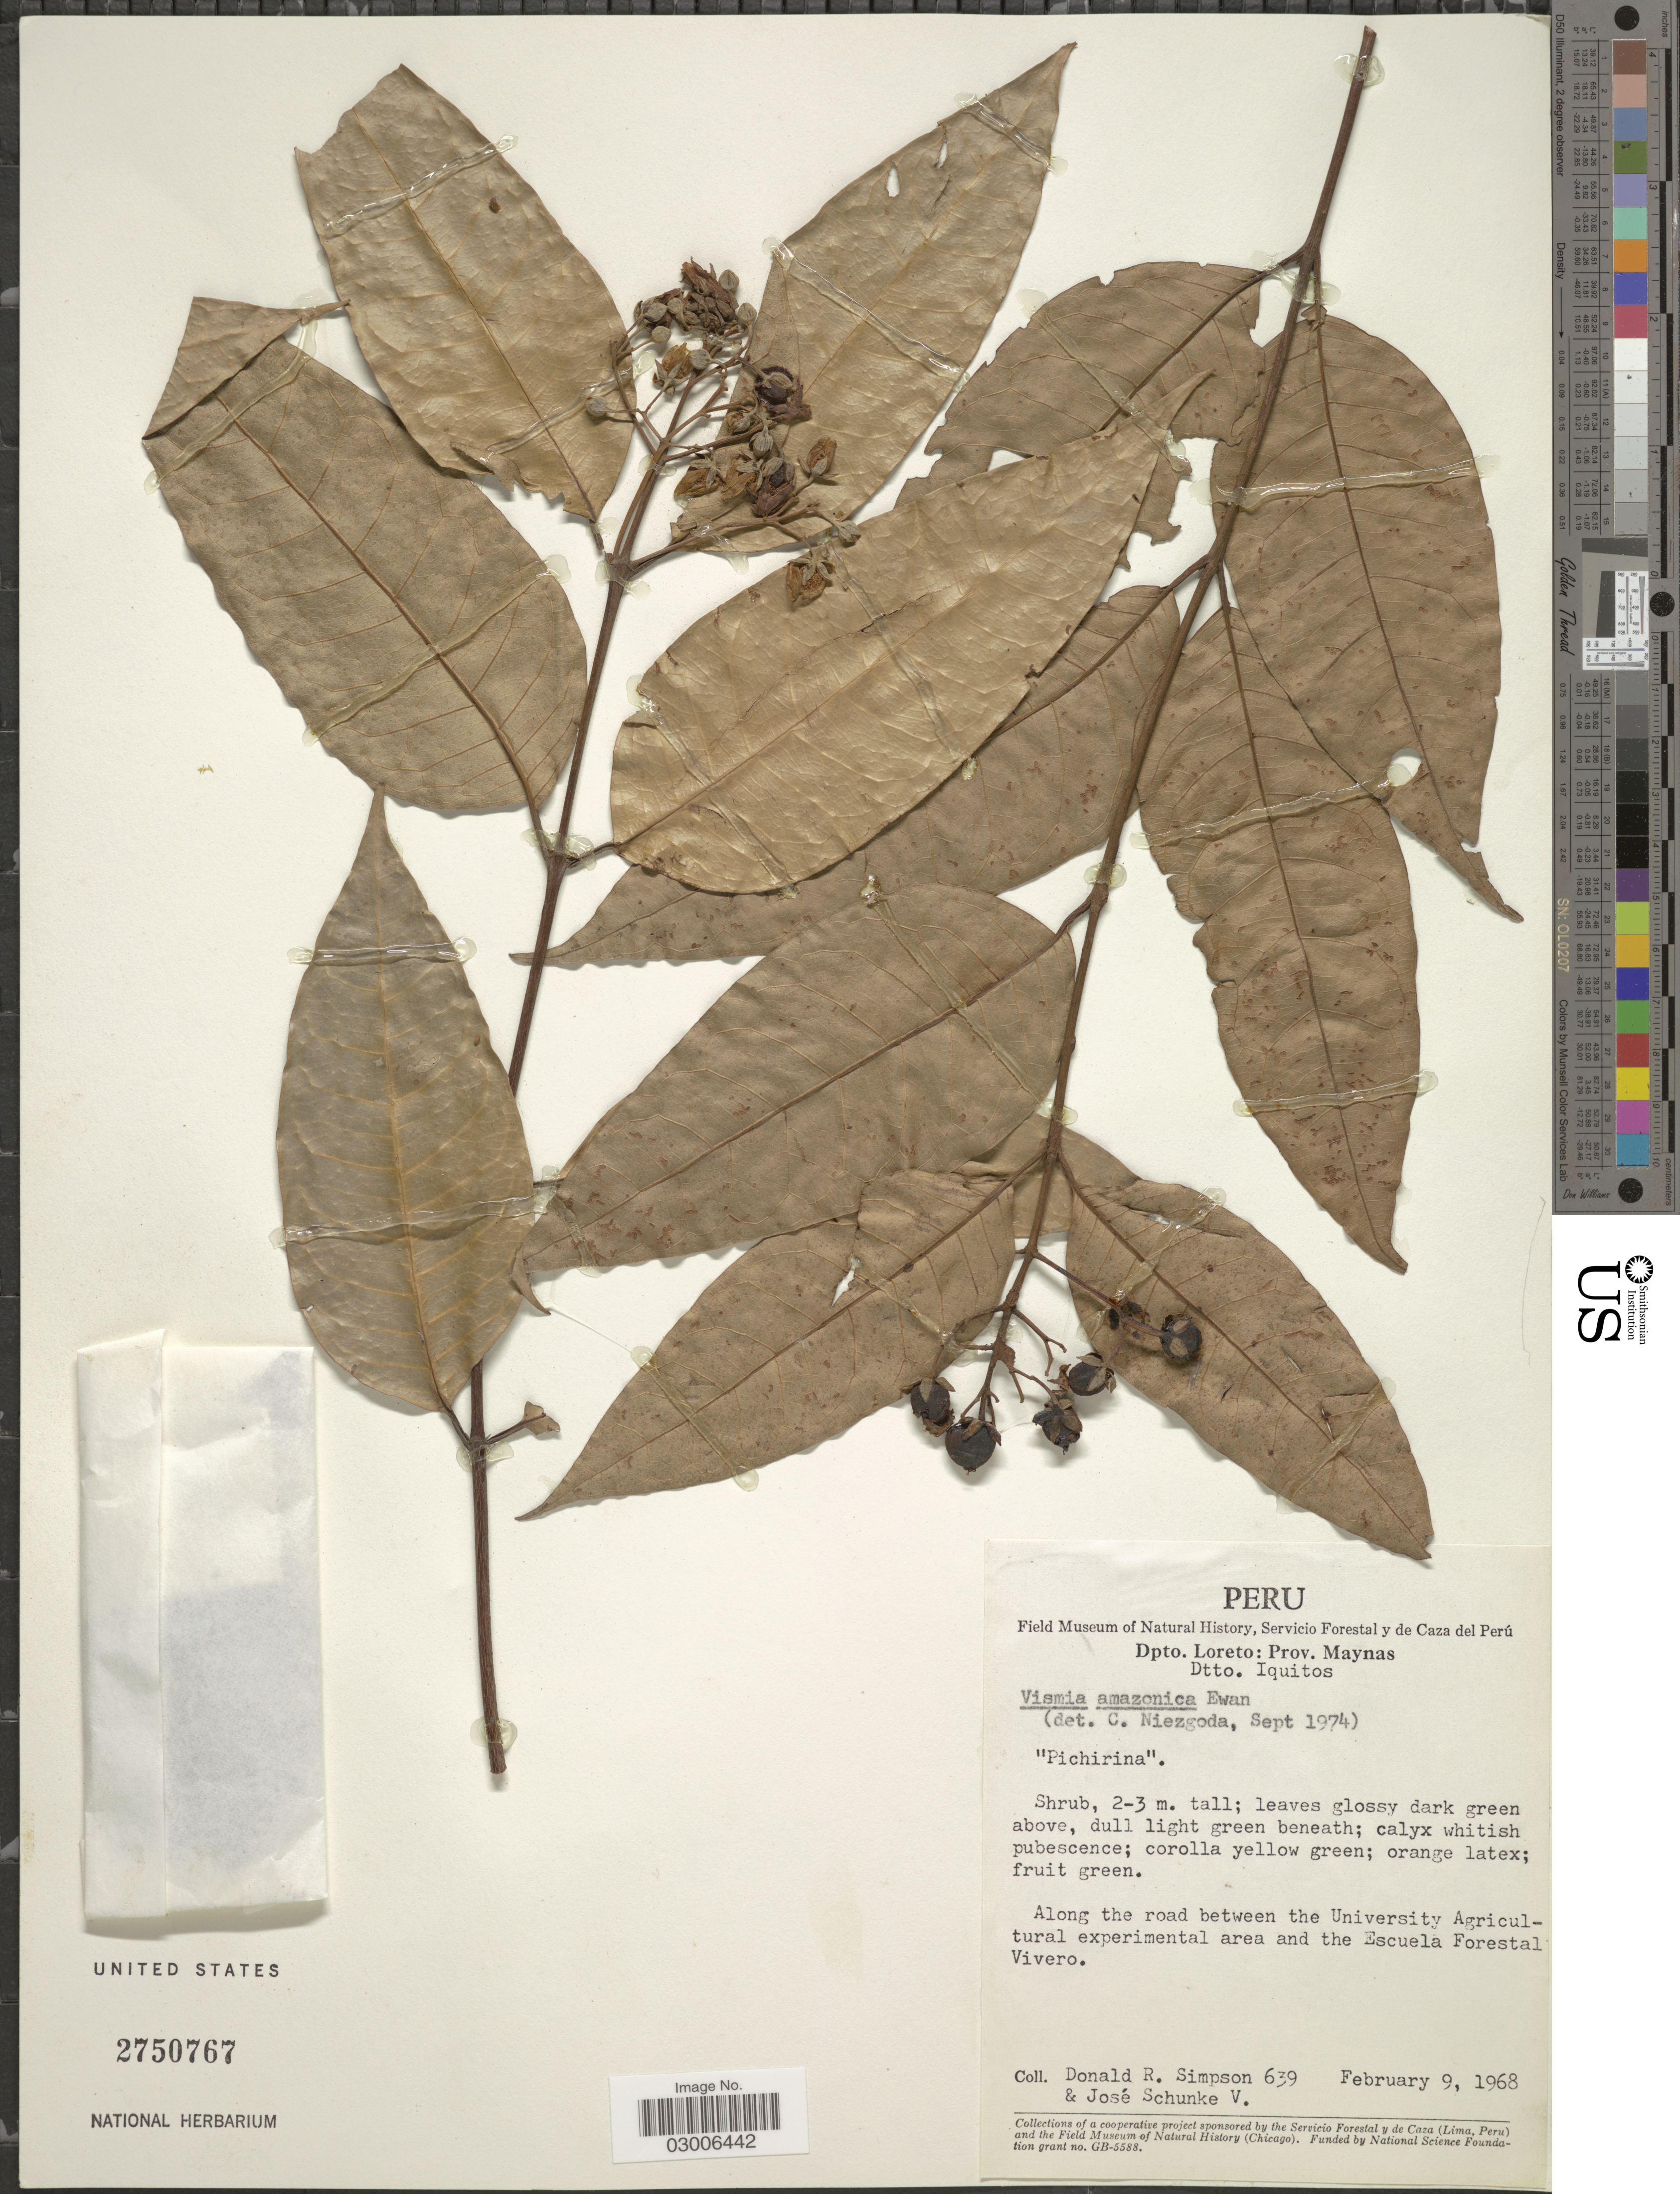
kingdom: Plantae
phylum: Tracheophyta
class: Magnoliopsida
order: Malpighiales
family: Hypericaceae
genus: Vismia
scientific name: Vismia amazonica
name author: Ewan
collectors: D. R. Simpson & J. Schunke Vigo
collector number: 639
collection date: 1968-02-09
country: Peru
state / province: Loreto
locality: Dpto. Loreto: Prov. Maynas, Dtto. Iquitos, Along the road between the University Agricultural experimental area and the Escuela Forestal Vivero.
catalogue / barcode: US 2750767